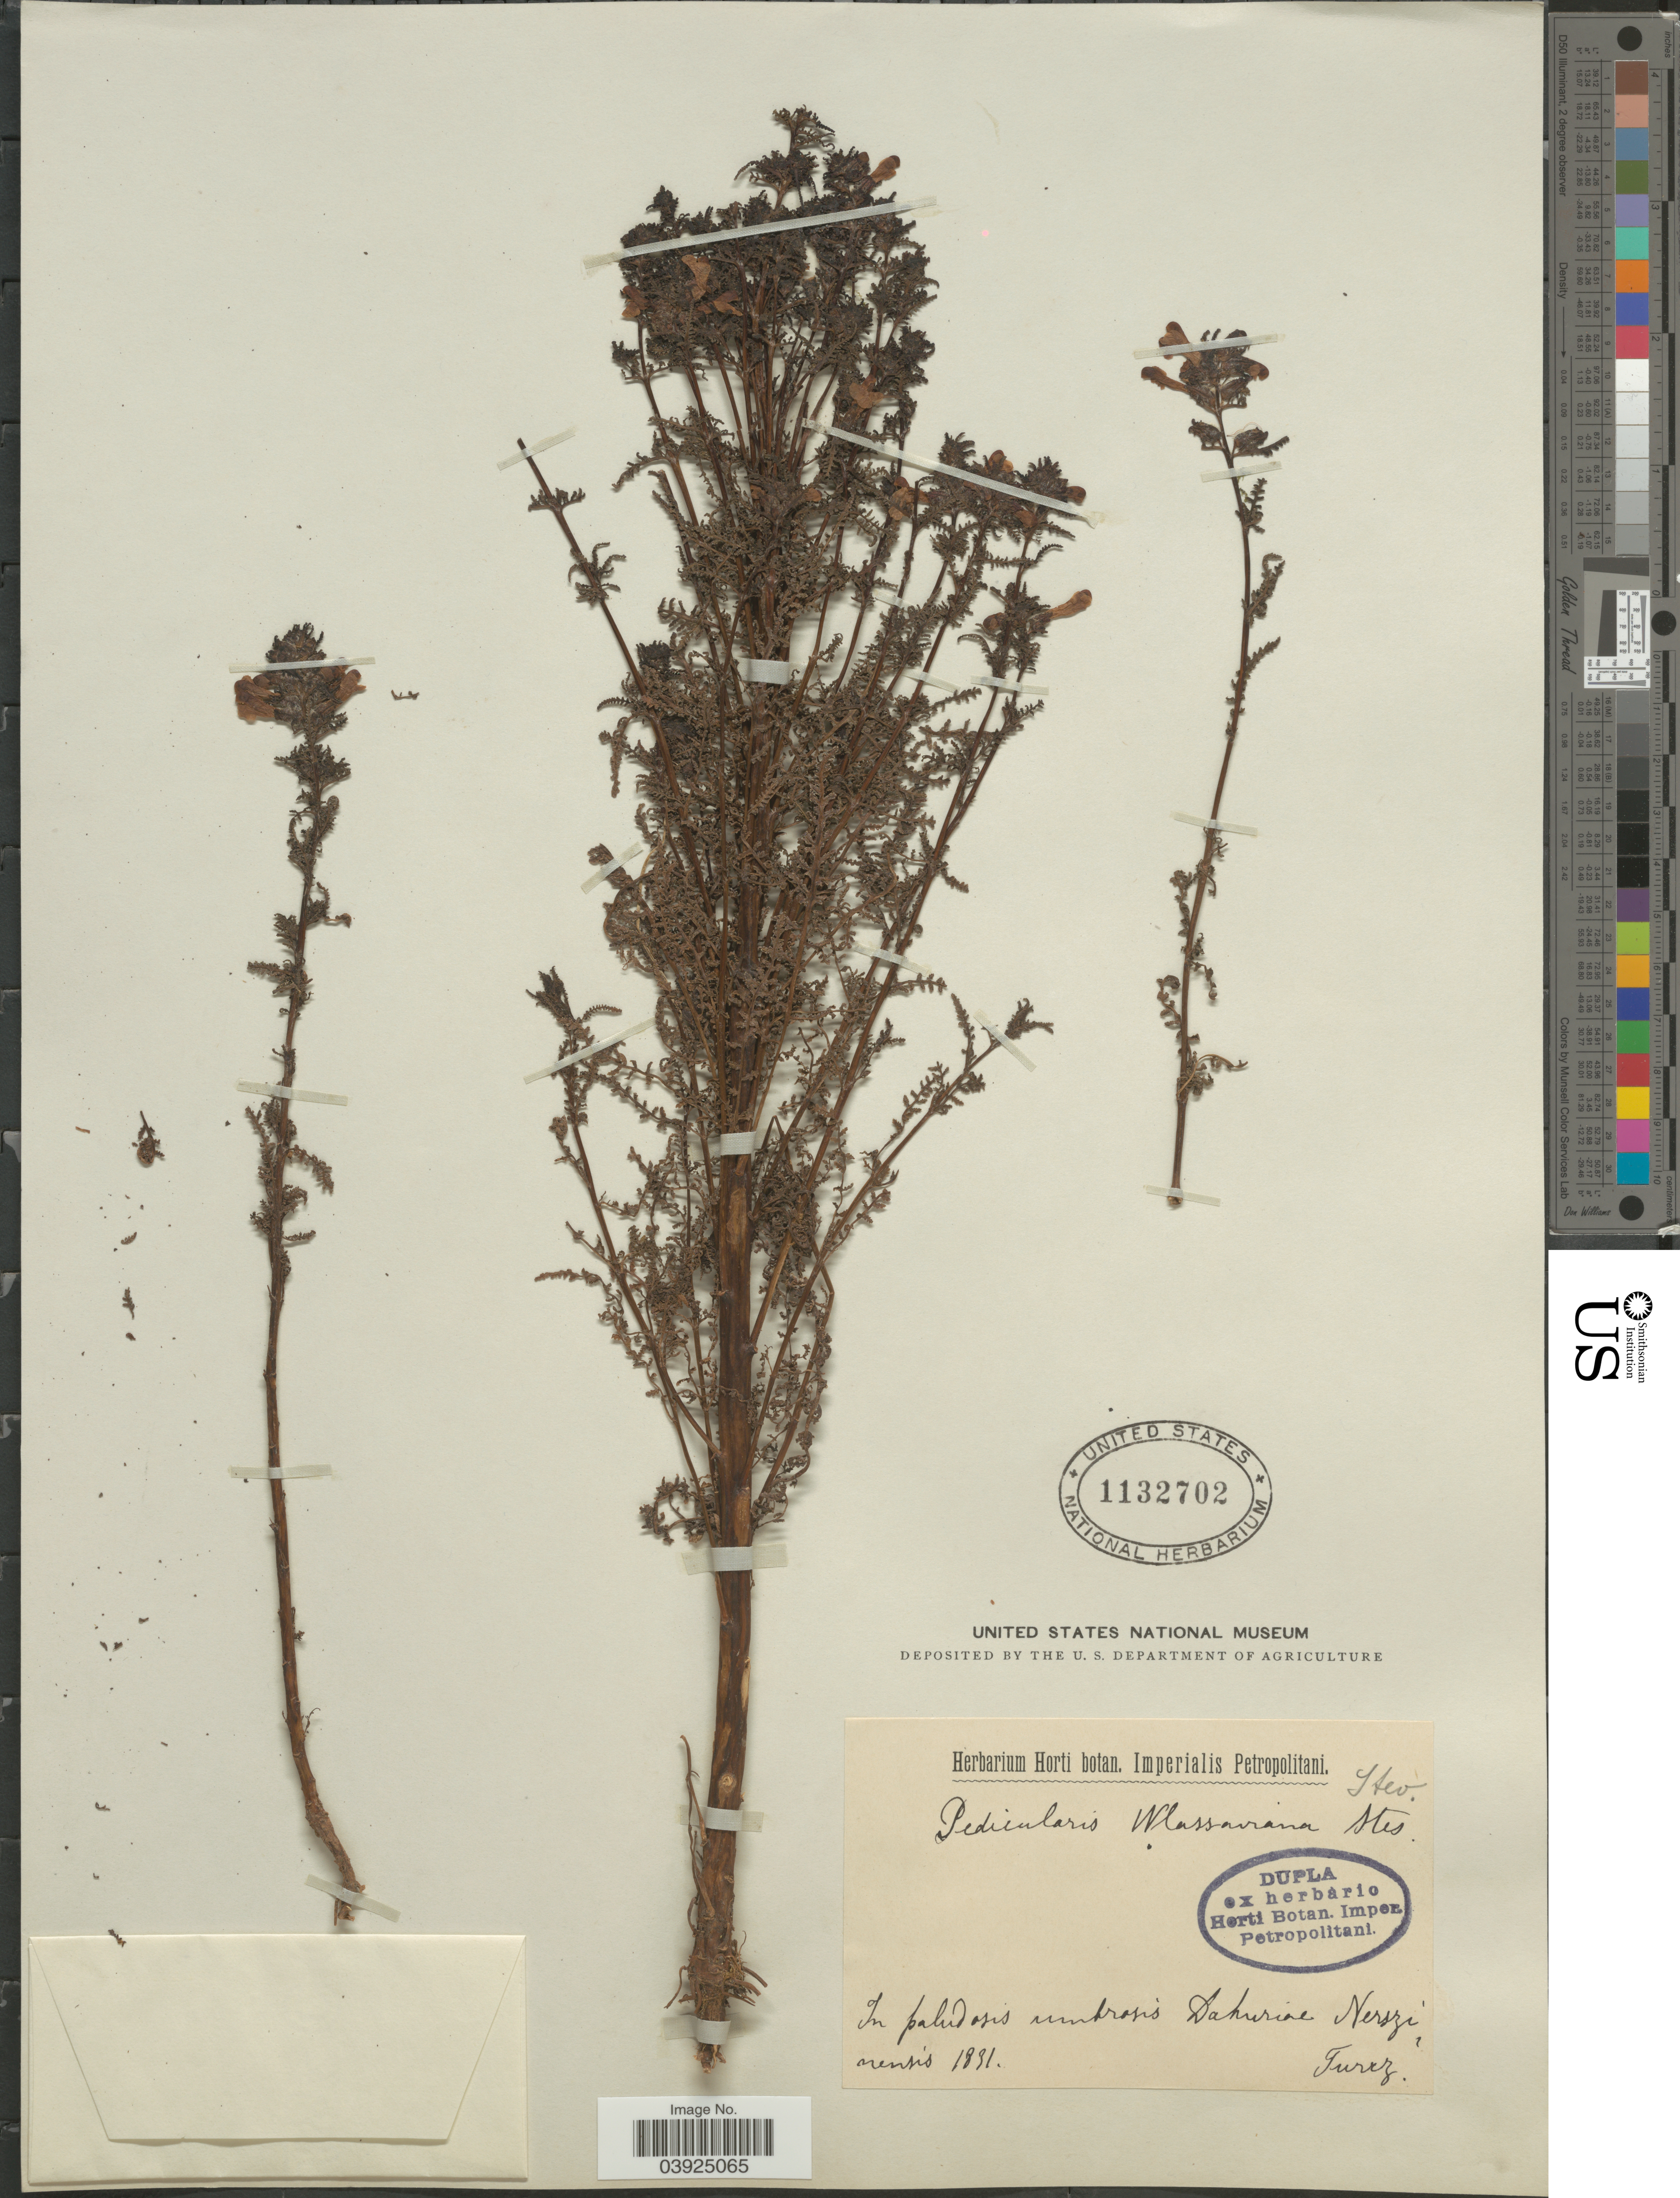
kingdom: Plantae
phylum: Tracheophyta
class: Magnoliopsida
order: Lamiales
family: Orobanchaceae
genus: Pedicularis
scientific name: Pedicularis wlassowiana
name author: Steven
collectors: Turczaninow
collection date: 1831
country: Russian Federation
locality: In paludosis umbrosis Dahuriae Nerszinensis.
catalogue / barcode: US 1132702